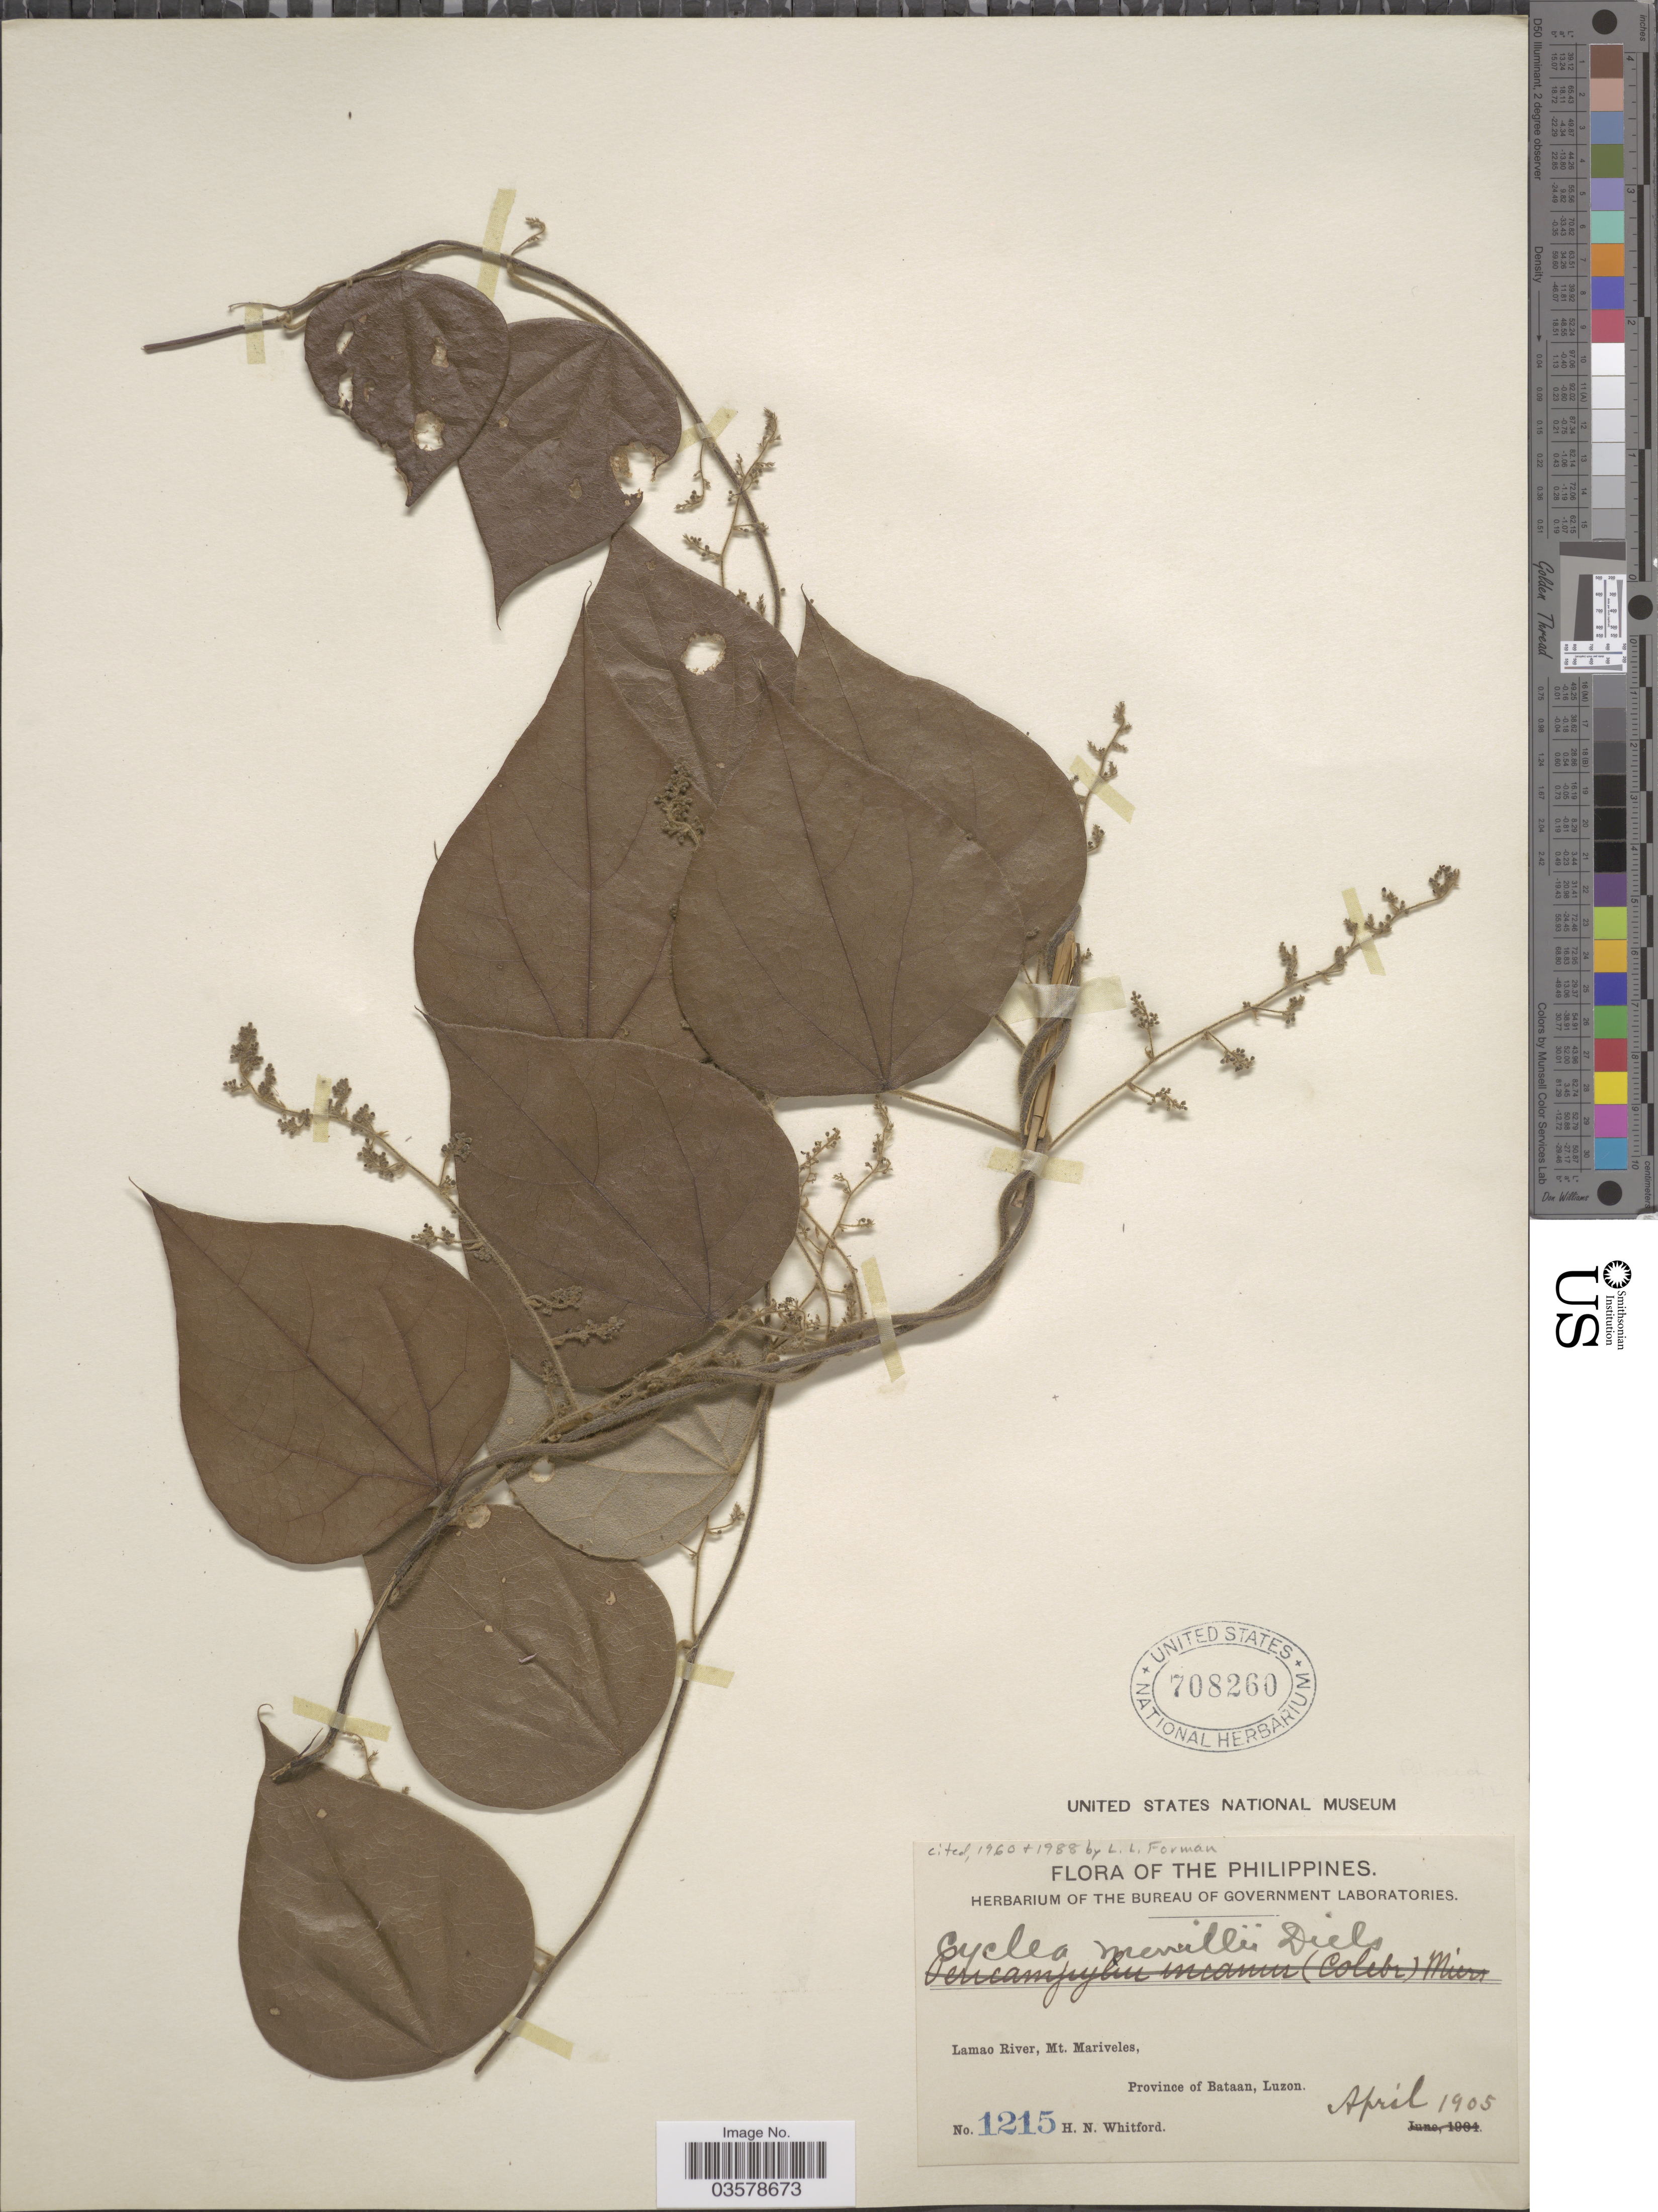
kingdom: Plantae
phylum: Tracheophyta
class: Magnoliopsida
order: Ranunculales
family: Menispermaceae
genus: Cyclea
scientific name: Cyclea merrillii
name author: Diels in Engl.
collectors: H. N. Whitford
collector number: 1215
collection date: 1905-04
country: Philippines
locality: Lamao River, Mt. Mariveles, Province of Bataan, Luzon.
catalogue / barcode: US 708260